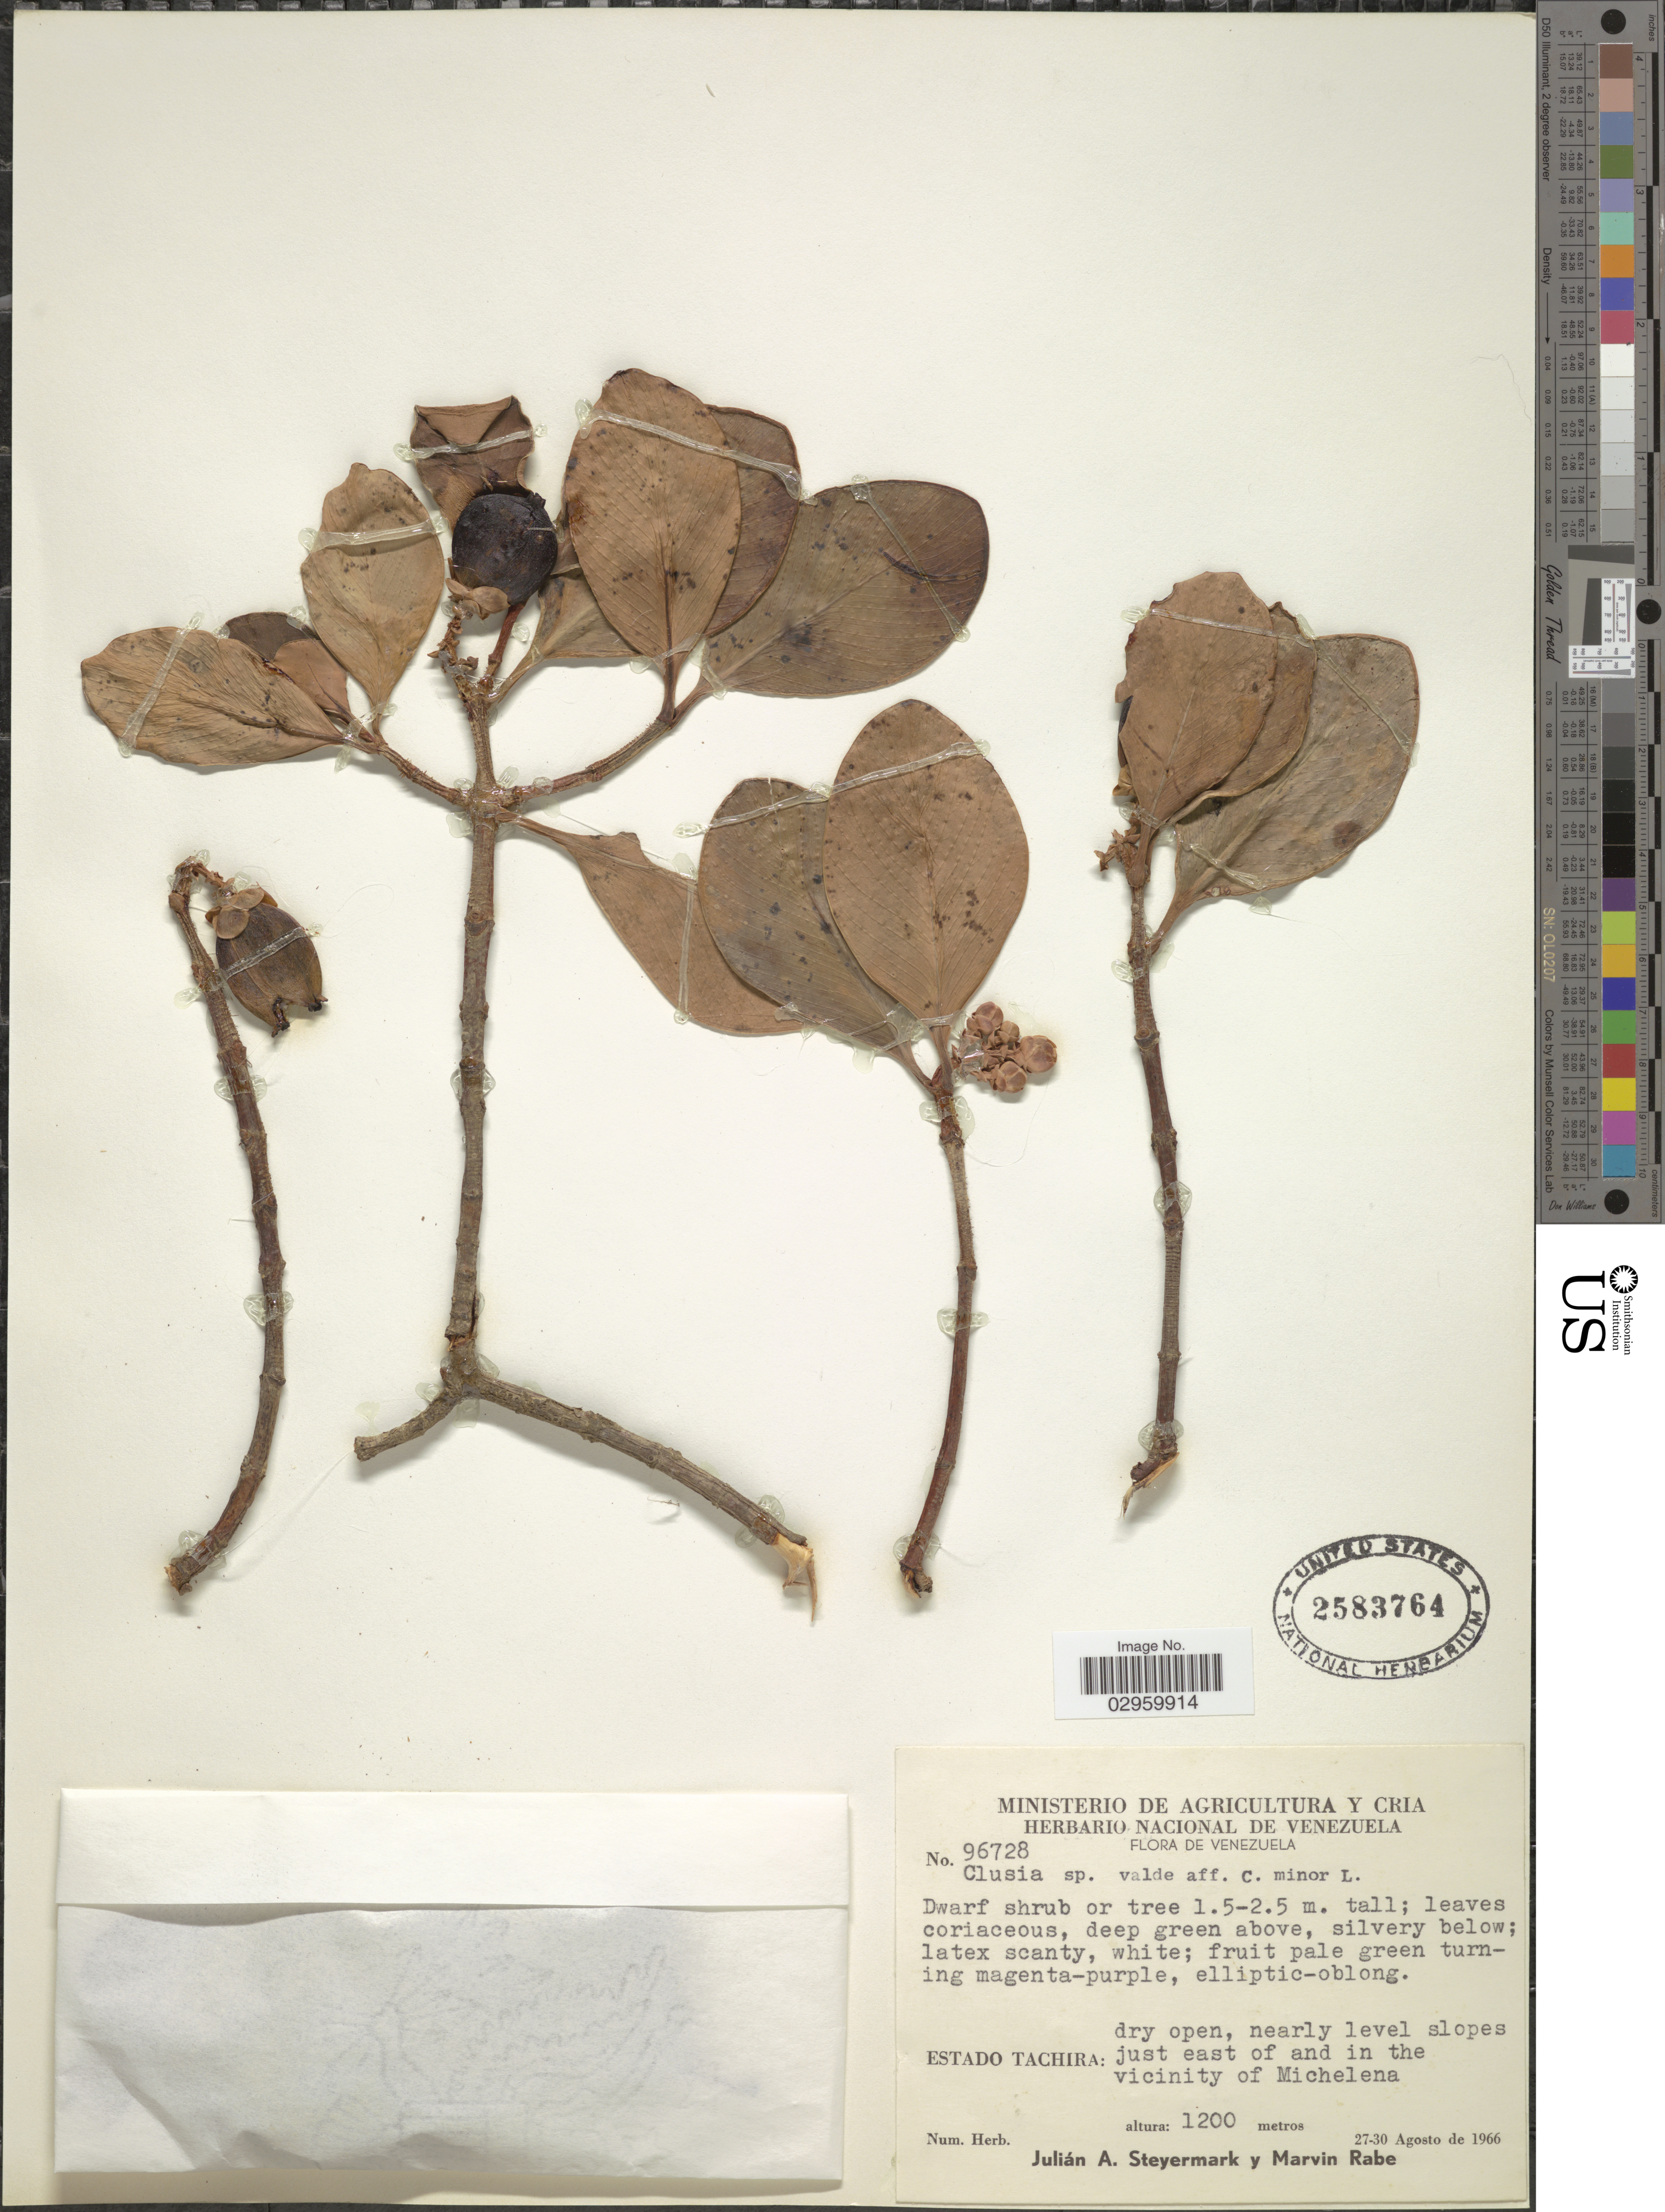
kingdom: Plantae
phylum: Tracheophyta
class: Magnoliopsida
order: Malpighiales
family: Clusiaceae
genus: Clusia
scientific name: Clusia sp.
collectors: J. Steyermark & M. Rabe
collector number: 96728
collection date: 1966-08-27/1966-08-30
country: Venezuela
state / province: Tachira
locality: Dry open, nearly level slopes just east of and in the vicinity of Michelena.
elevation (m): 1200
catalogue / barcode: US 2583764